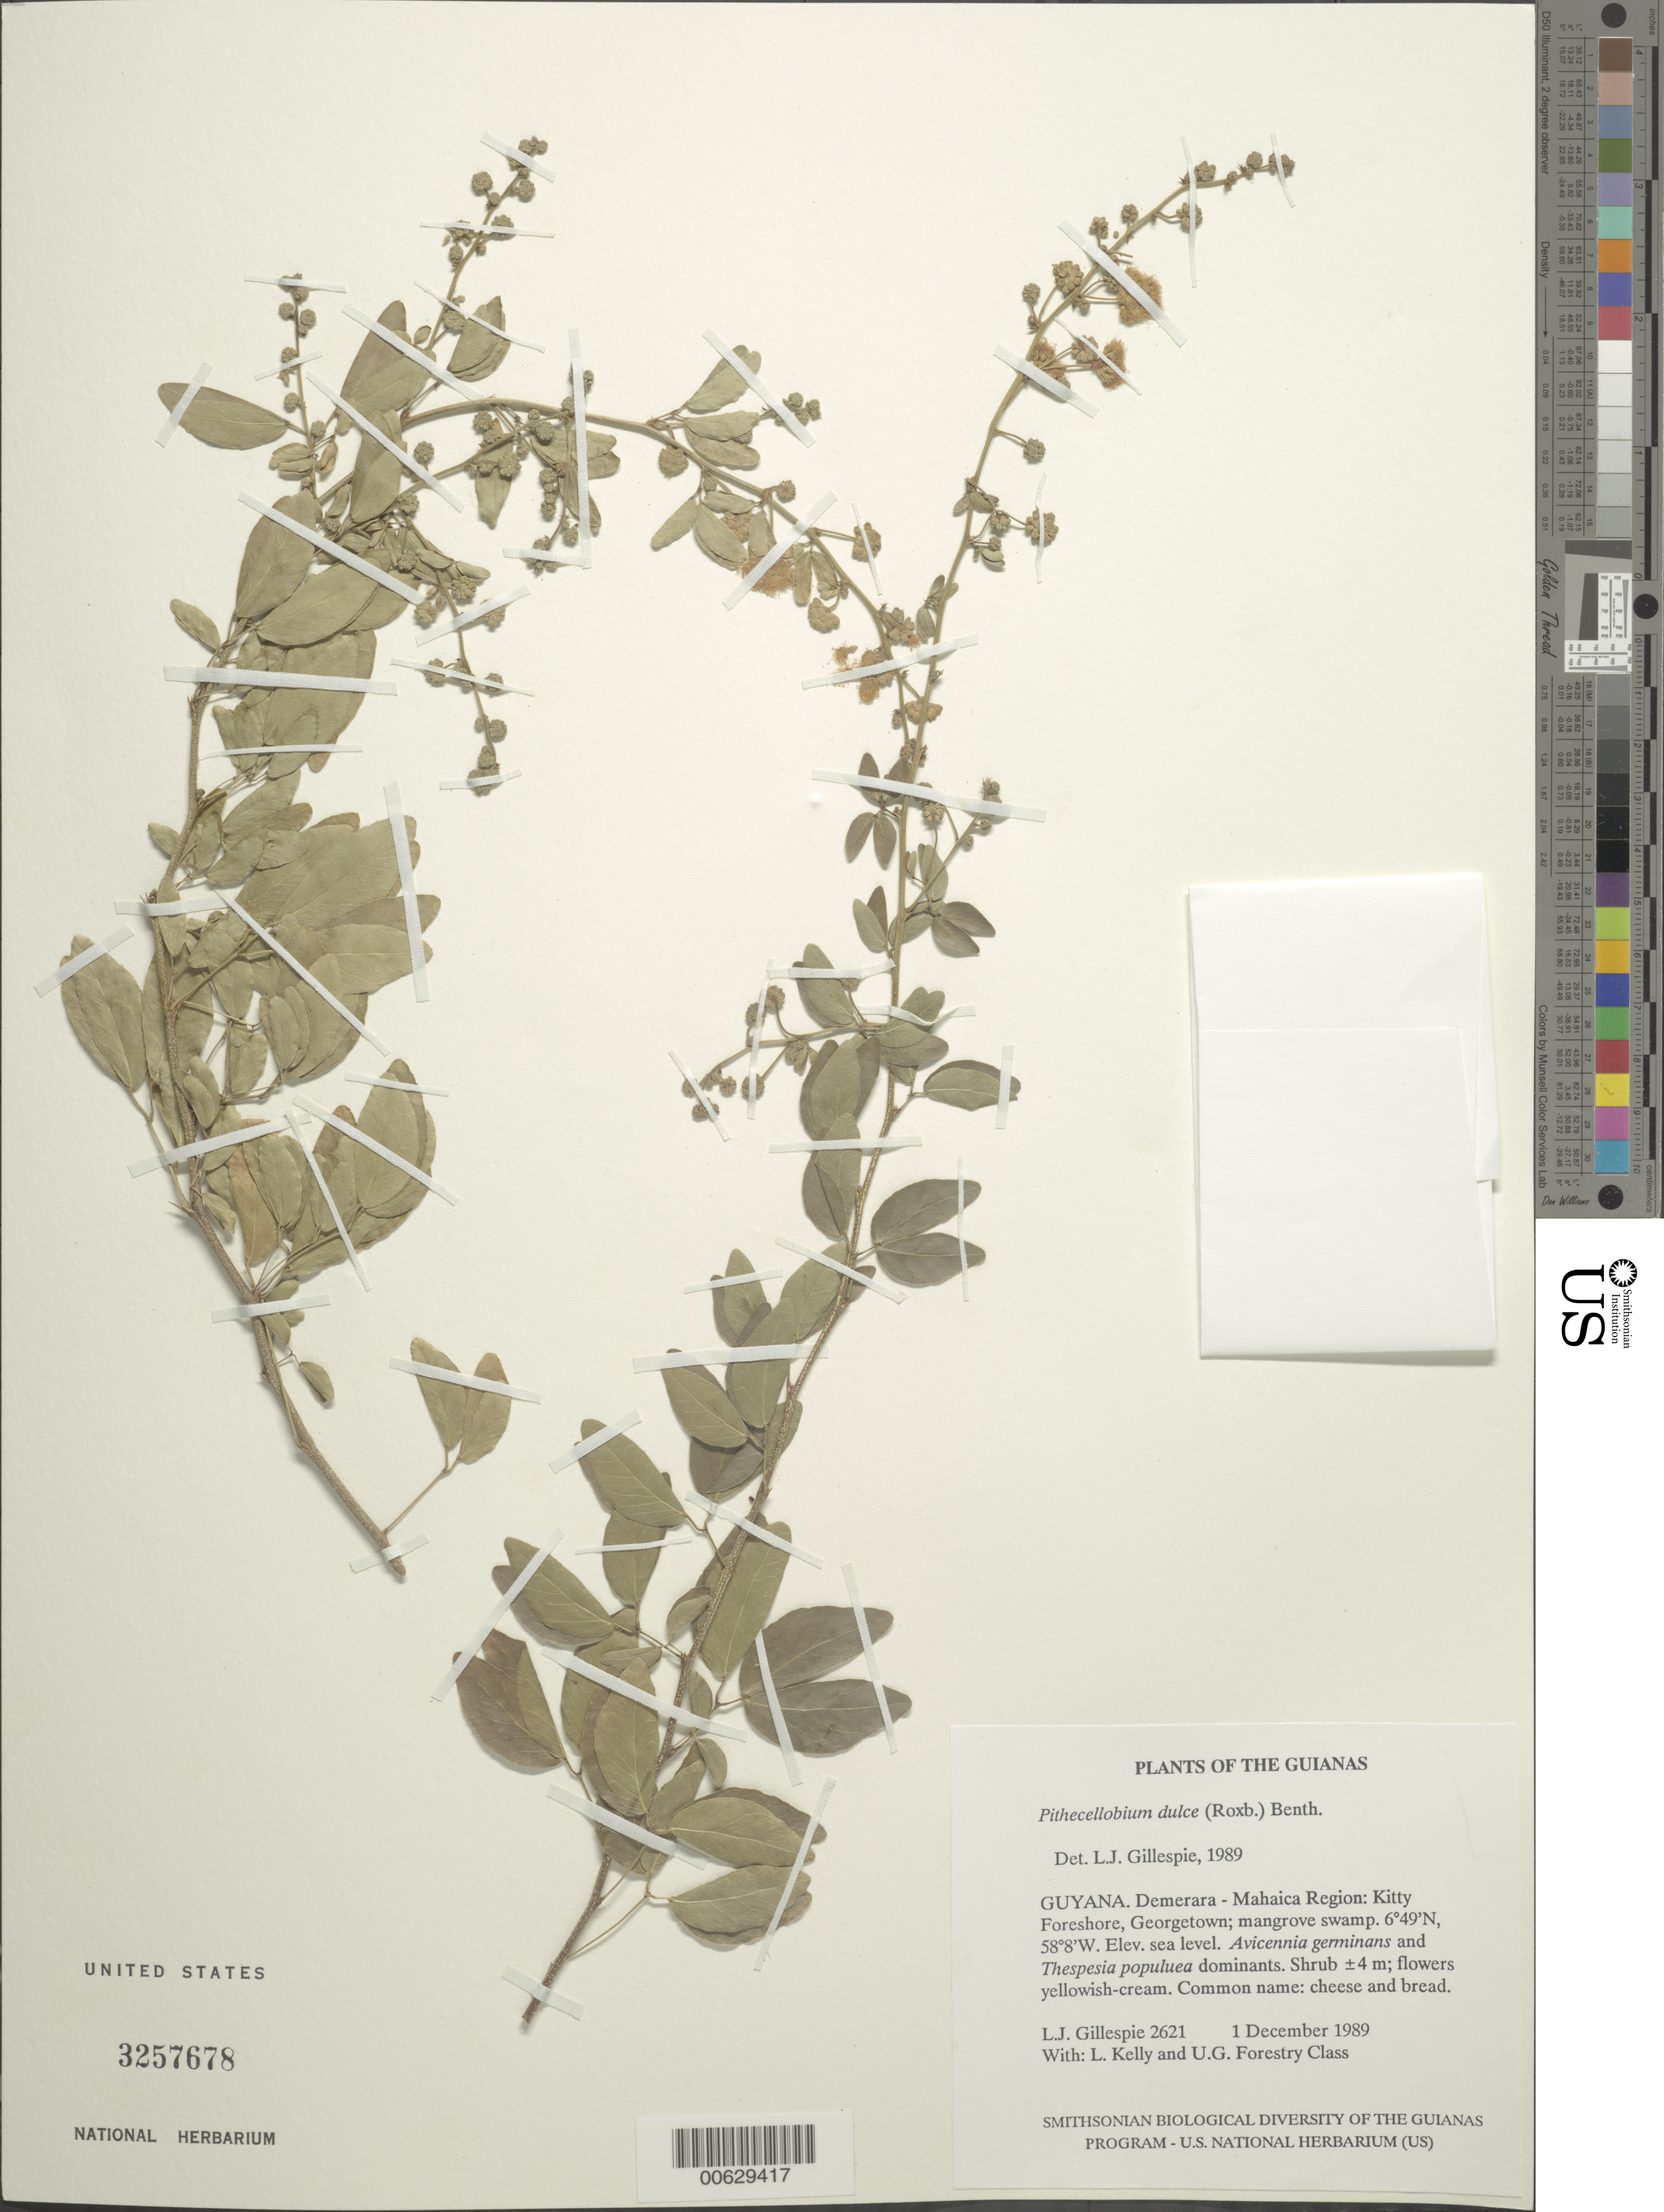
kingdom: Plantae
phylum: Tracheophyta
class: Magnoliopsida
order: Fabales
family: Fabaceae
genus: Pithecellobium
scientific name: Pithecellobium dulce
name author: (Roxb.) Benth.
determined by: Gillespie, L. J.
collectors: L. J. Gillespie, L. M. Kelly & U.G. Forestry Class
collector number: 2621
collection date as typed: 1 December 1989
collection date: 1989-12-01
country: Guyana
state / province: Demerara-Mahaica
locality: Kitty Foreshore, Georgetown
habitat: Mangrove swamp. Avicennia germinans and Thespesia populnea dominants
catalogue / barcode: US 3257678